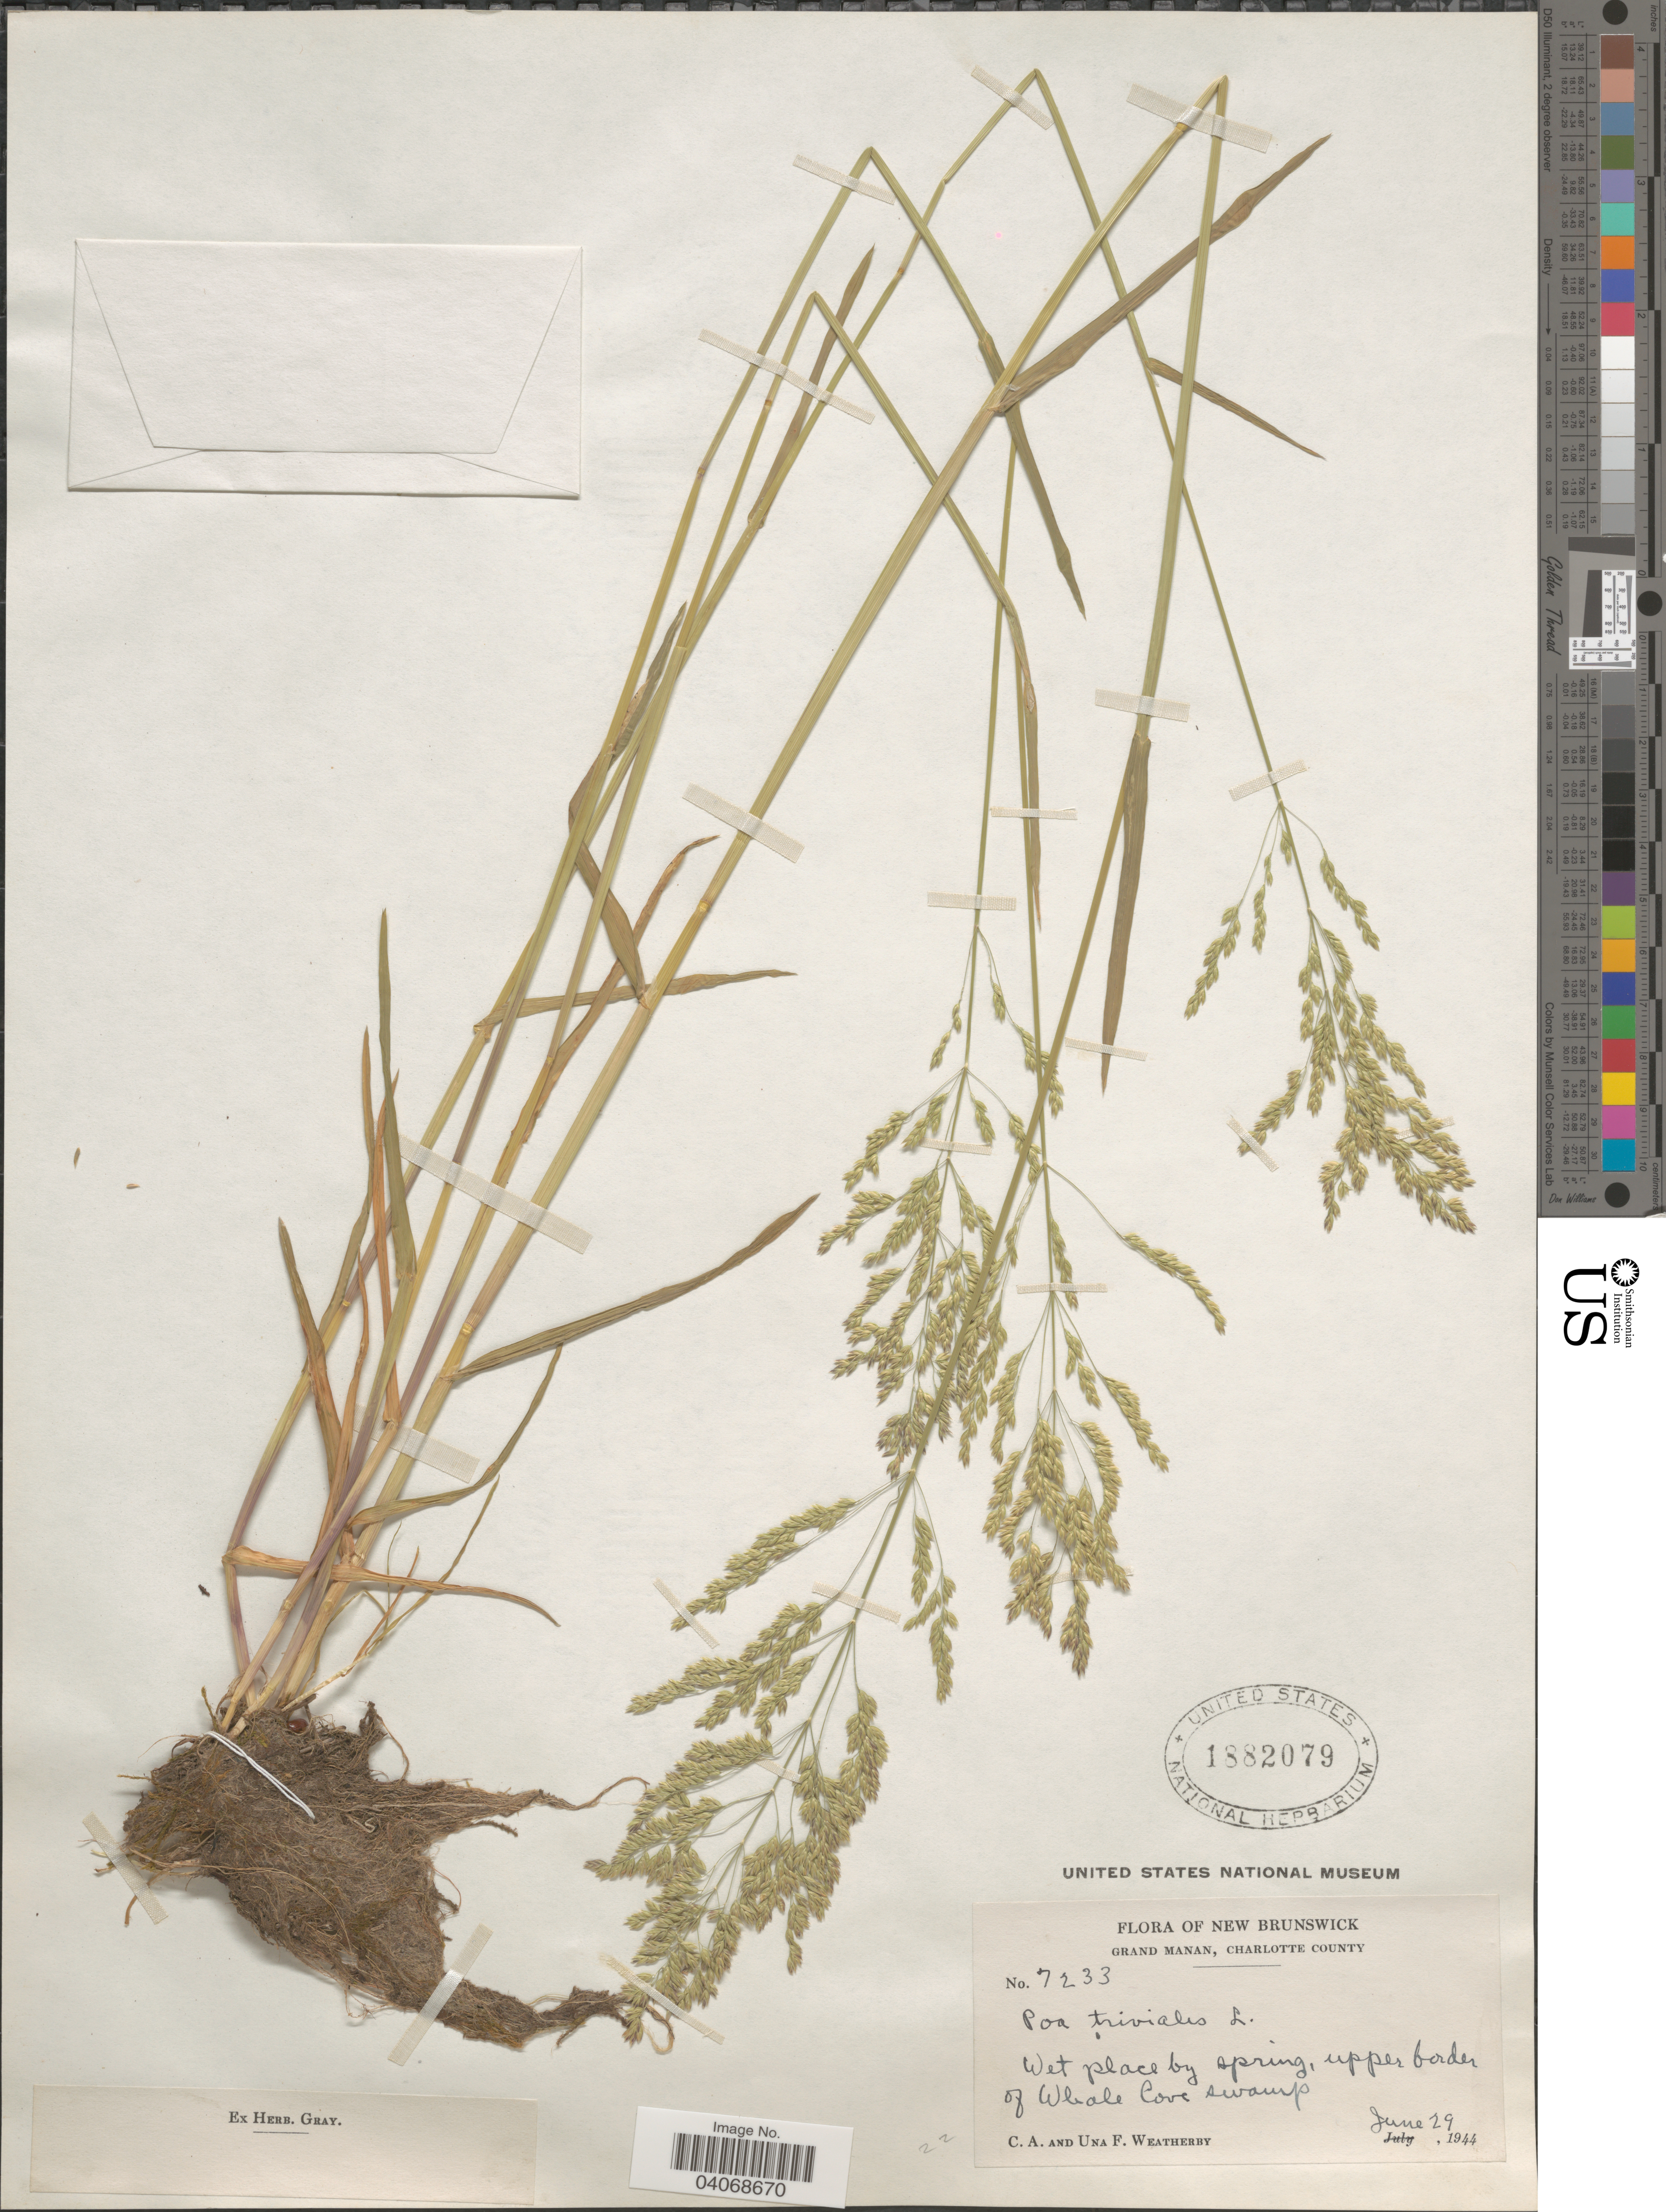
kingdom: Plantae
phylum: Tracheophyta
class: Liliopsida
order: Poales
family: Poaceae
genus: Poa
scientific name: Poa trivialis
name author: L.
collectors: C. A. Weatherby & U. Weatherby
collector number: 7233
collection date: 1944-06-29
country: Canada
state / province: New Brunswick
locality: Grand Manan, Charlotte County. Wet place by spring, upper border of Whale Cove swamp.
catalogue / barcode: US 1882079